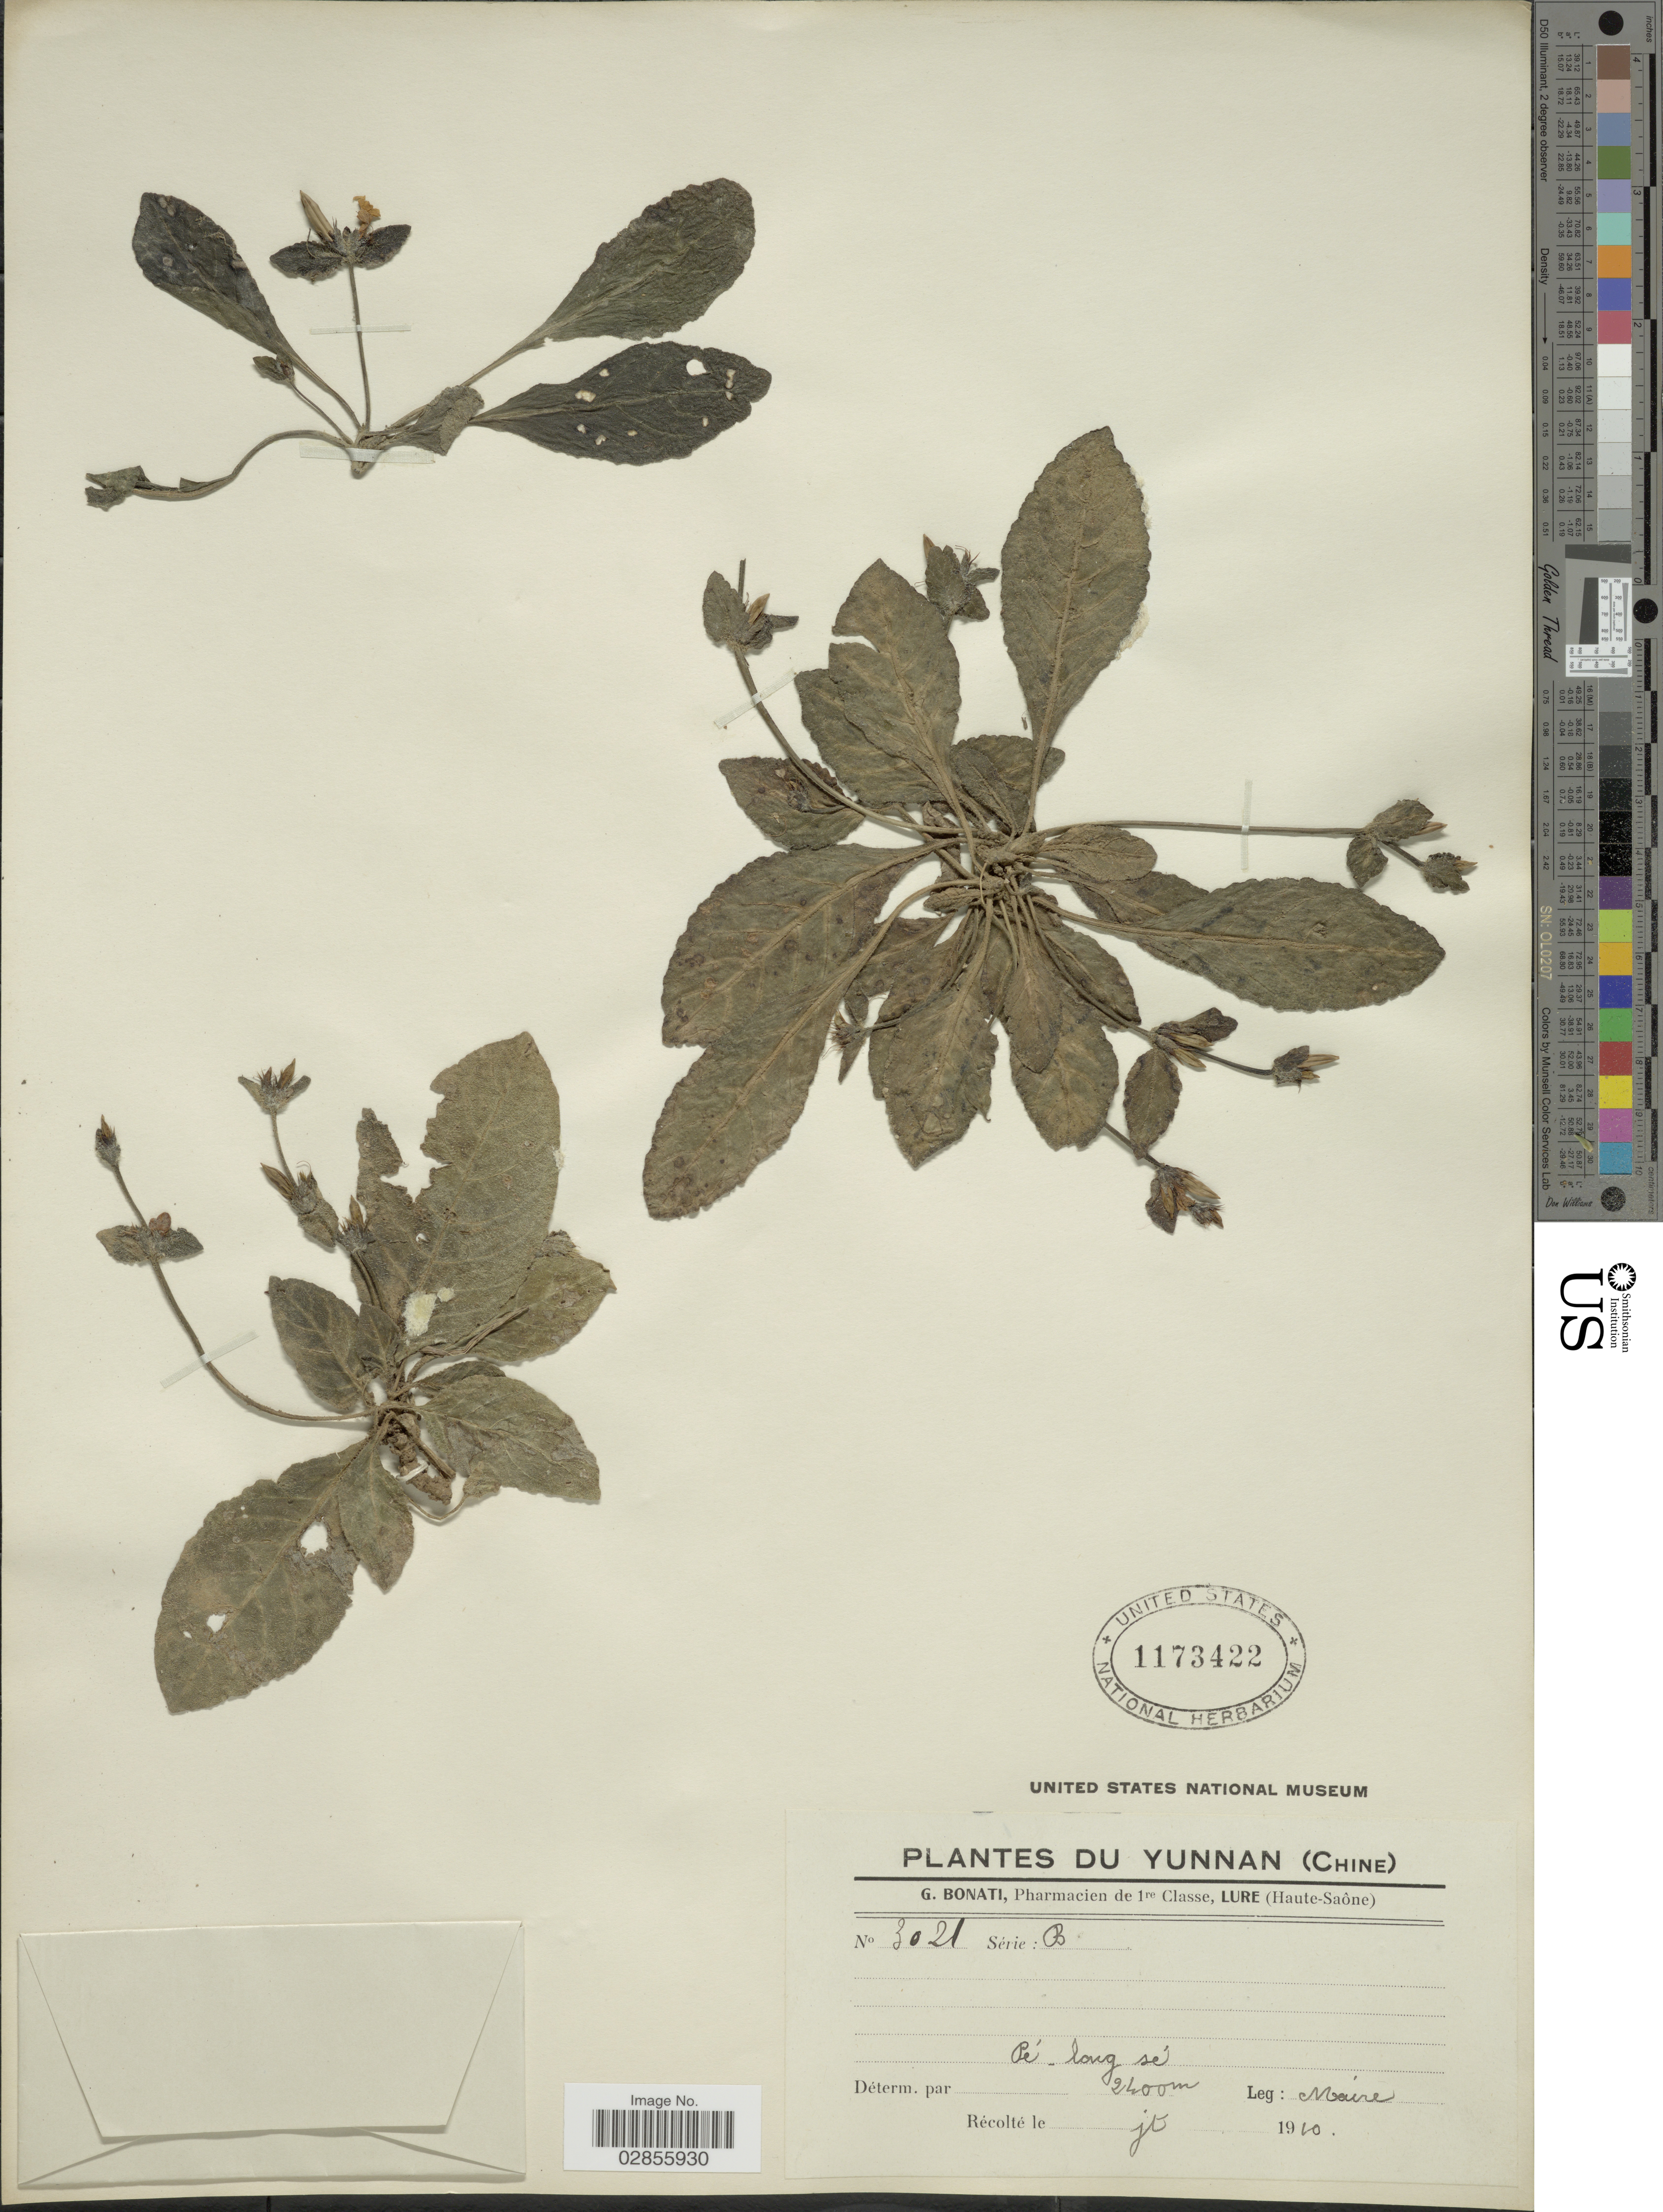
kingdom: Plantae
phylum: Tracheophyta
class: Magnoliopsida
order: Lamiales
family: Acanthaceae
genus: Hemigraphis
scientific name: Hemigraphis sp.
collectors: Maire, --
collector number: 3021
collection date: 1910-02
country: China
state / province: Yunnan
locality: Pé_long sé.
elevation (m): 2400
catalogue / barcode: US 1173422